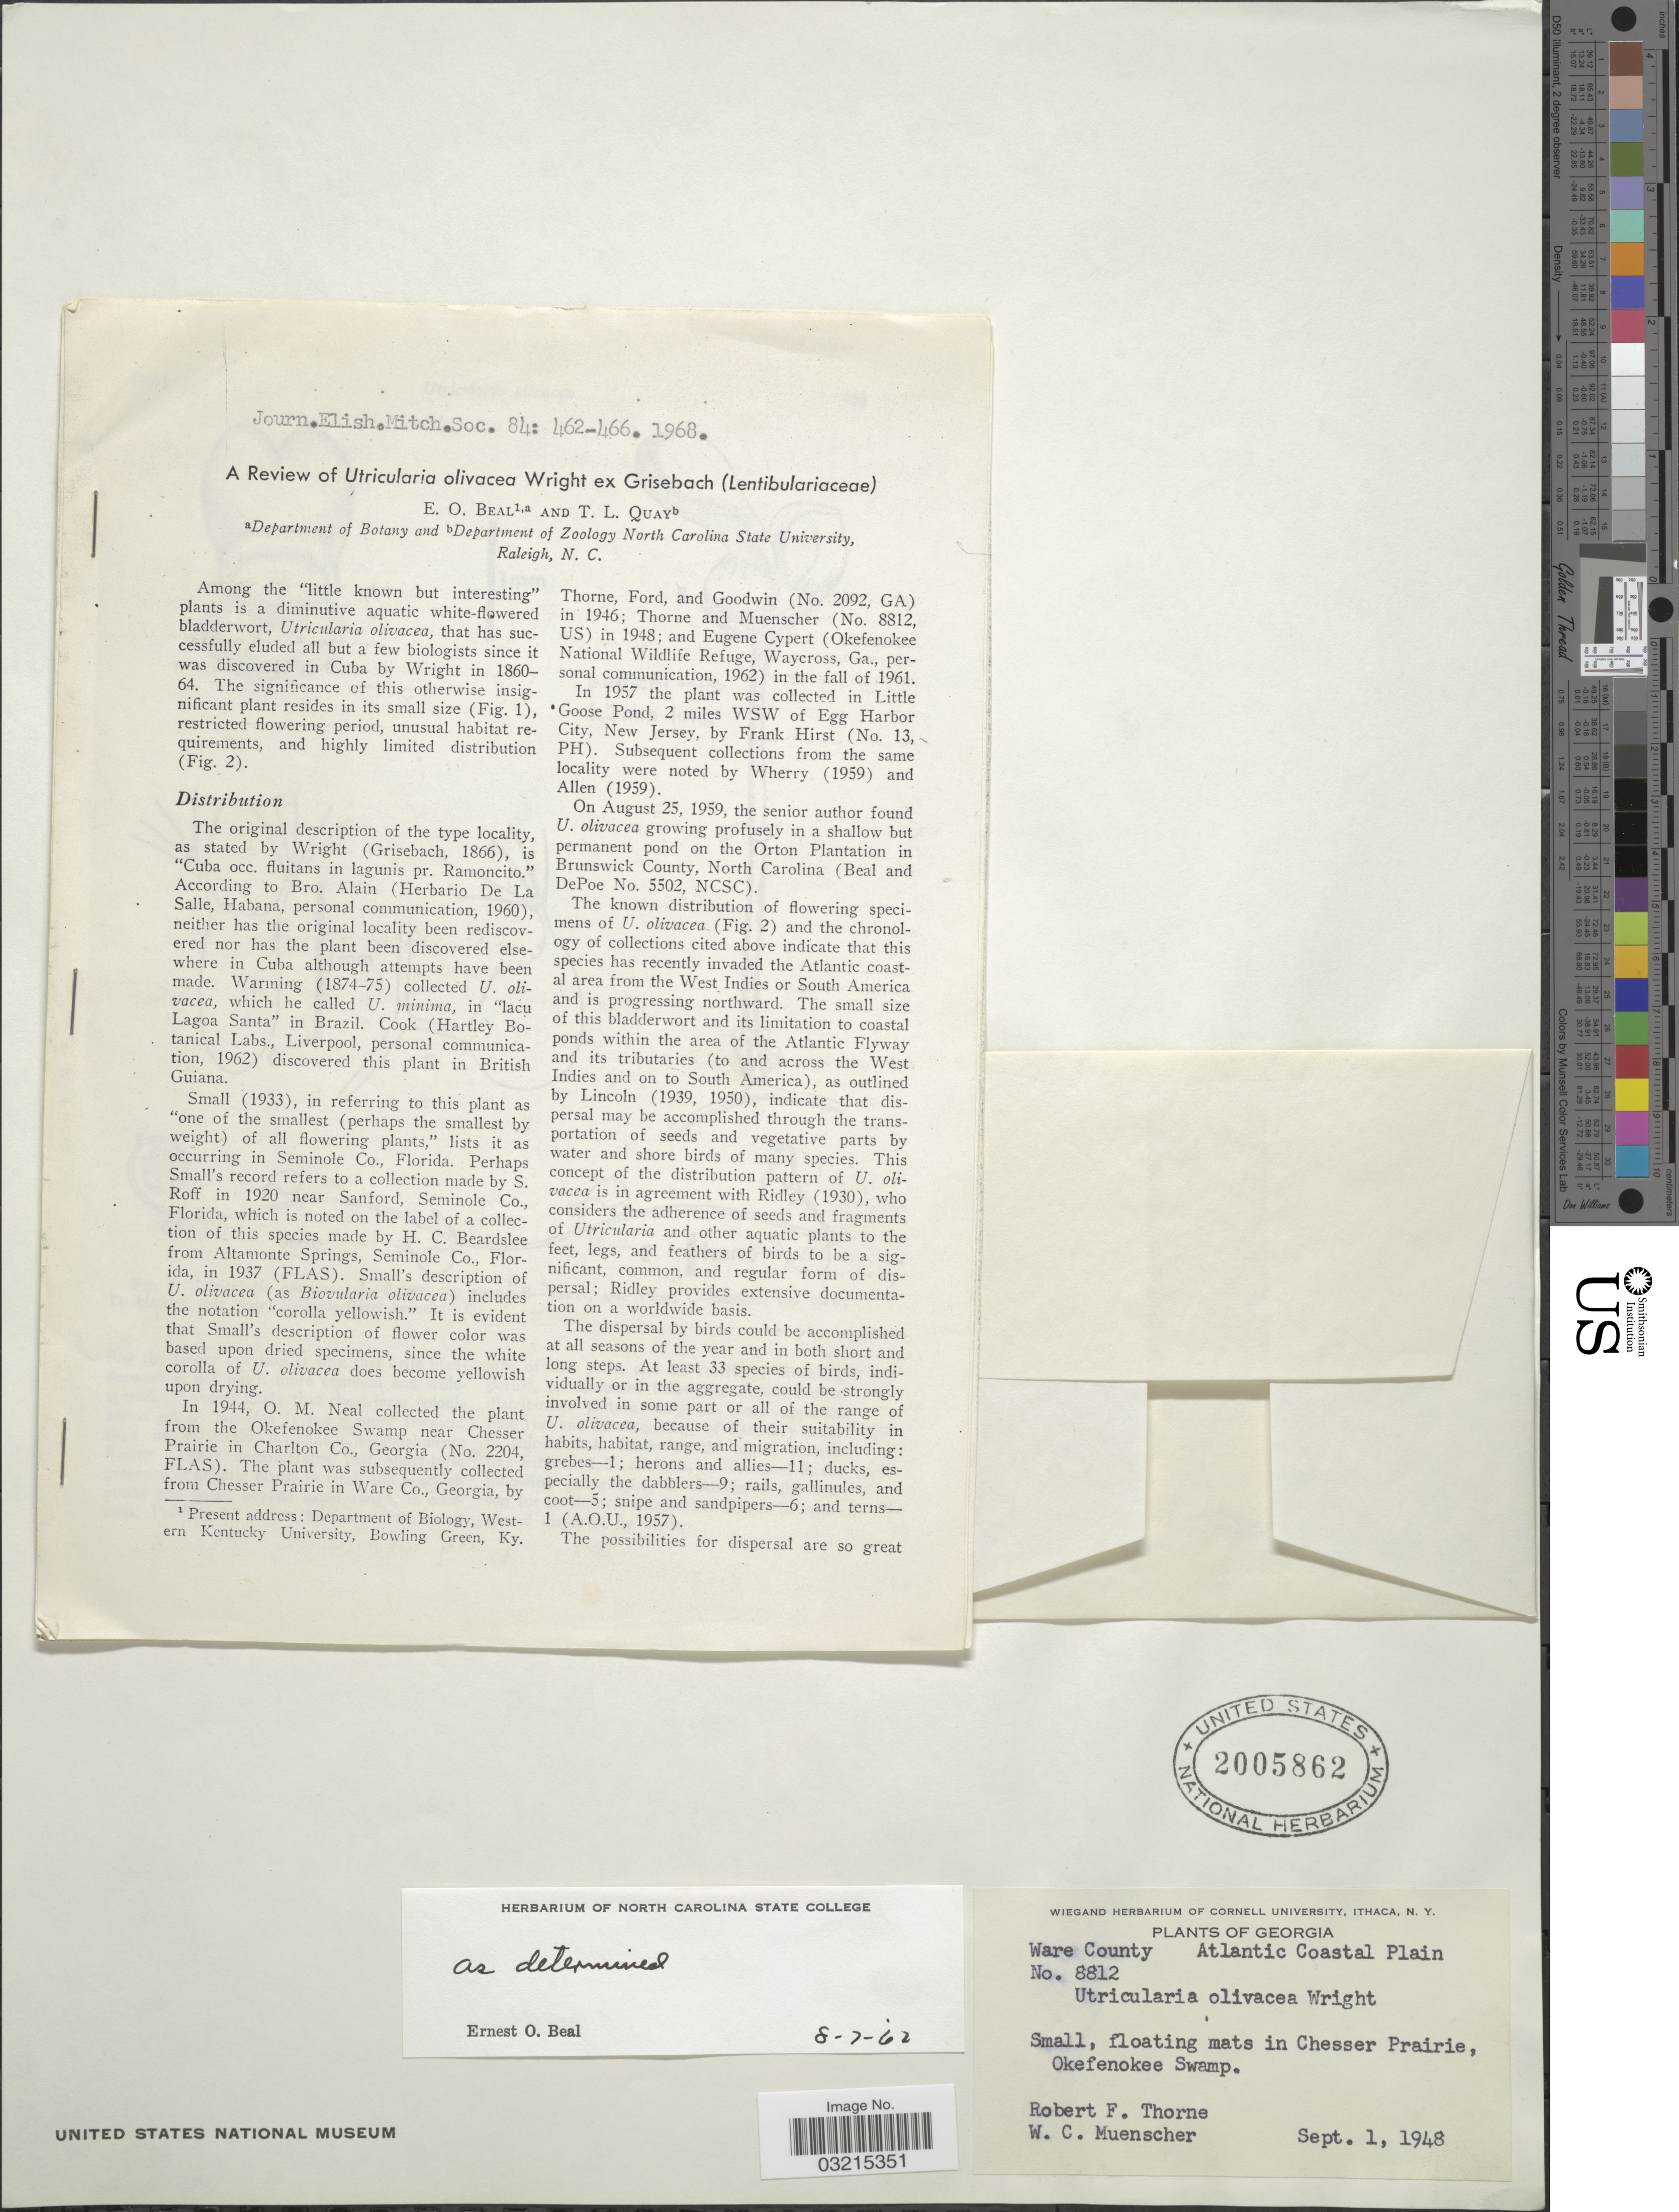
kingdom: Plantae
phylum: Tracheophyta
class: Magnoliopsida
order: Lamiales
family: Lentibulariaceae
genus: Utricularia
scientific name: Utricularia olivacea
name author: C. Wright ex Griseb.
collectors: R. F. Thorne & W. Muenscher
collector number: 8812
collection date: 1948-09-01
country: United States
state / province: Georgia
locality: Ware County. Atlantic Coastal Plain. Small, floating mats in Chesser Prairie, Okefonokee Swamp.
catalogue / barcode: US 2005862